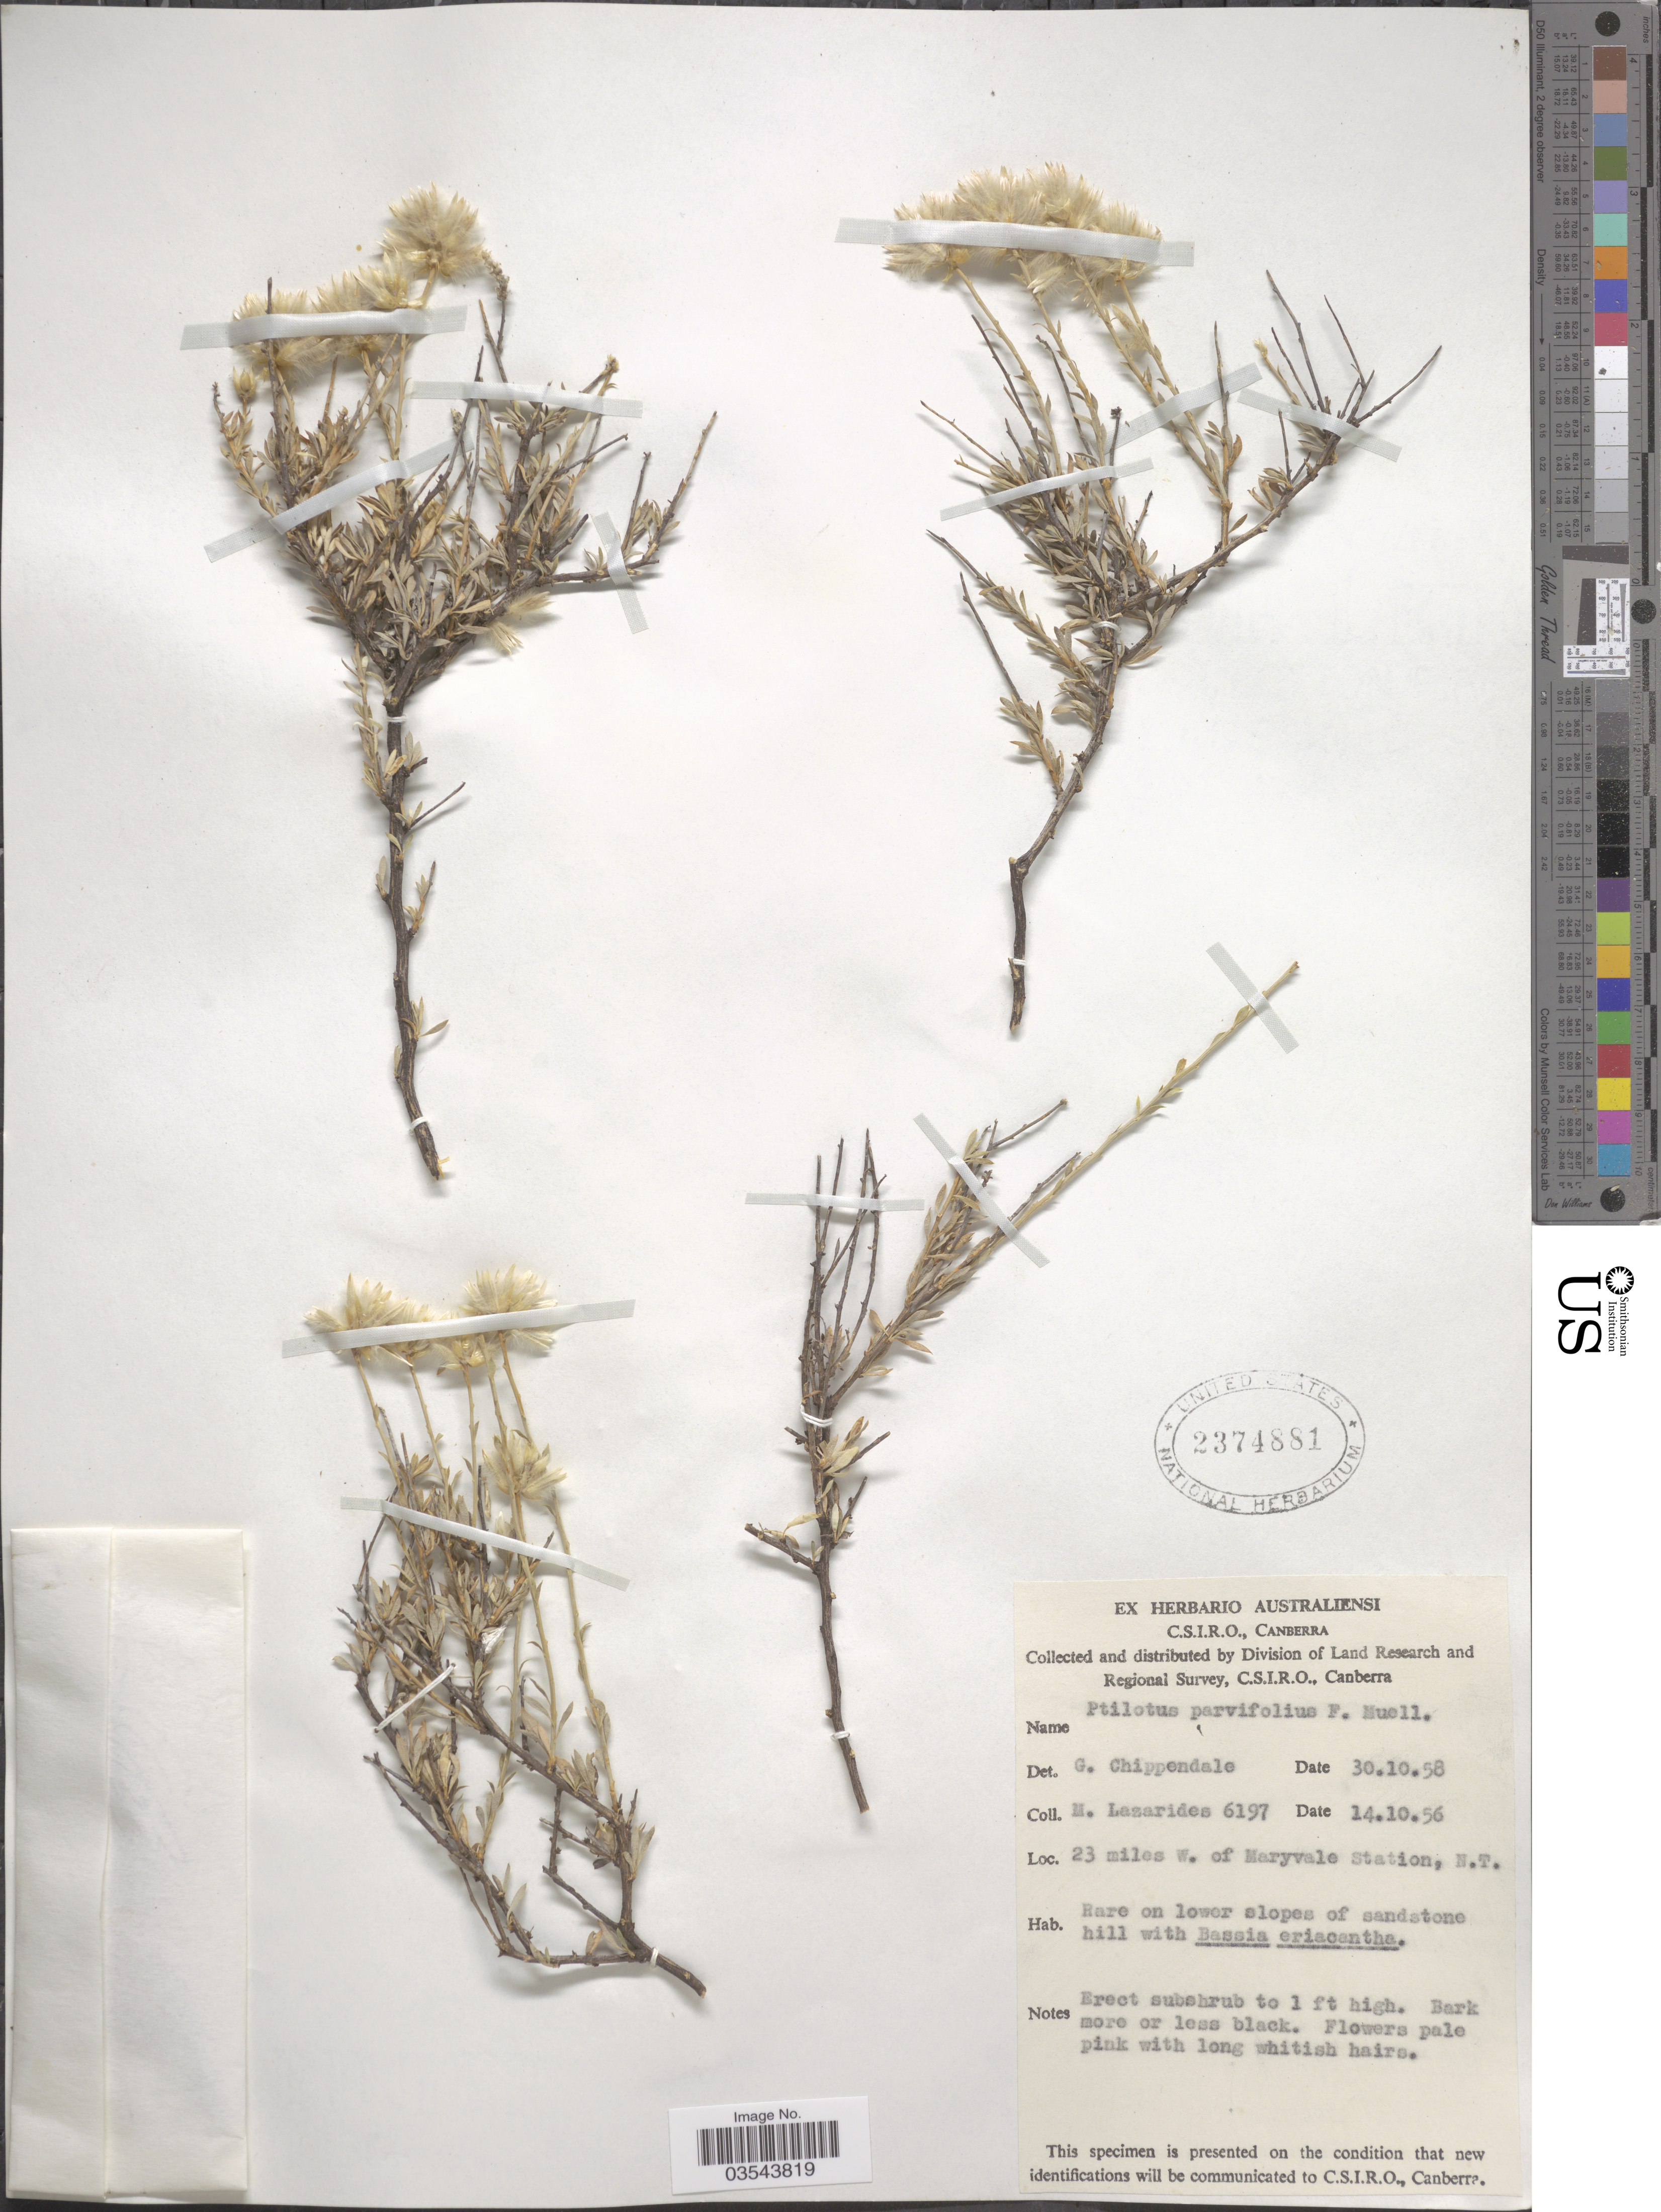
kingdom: Plantae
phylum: Tracheophyta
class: Magnoliopsida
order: Caryophyllales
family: Amaranthaceae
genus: Ptilotus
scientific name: Ptilotus parvifolius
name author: F. Muell.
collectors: M. Lazarides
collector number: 6197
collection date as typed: Transcribed d/m/y: 14/10/56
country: Australia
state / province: Northern Territory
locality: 23 miles W. of Maryvale Station.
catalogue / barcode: US 2374881